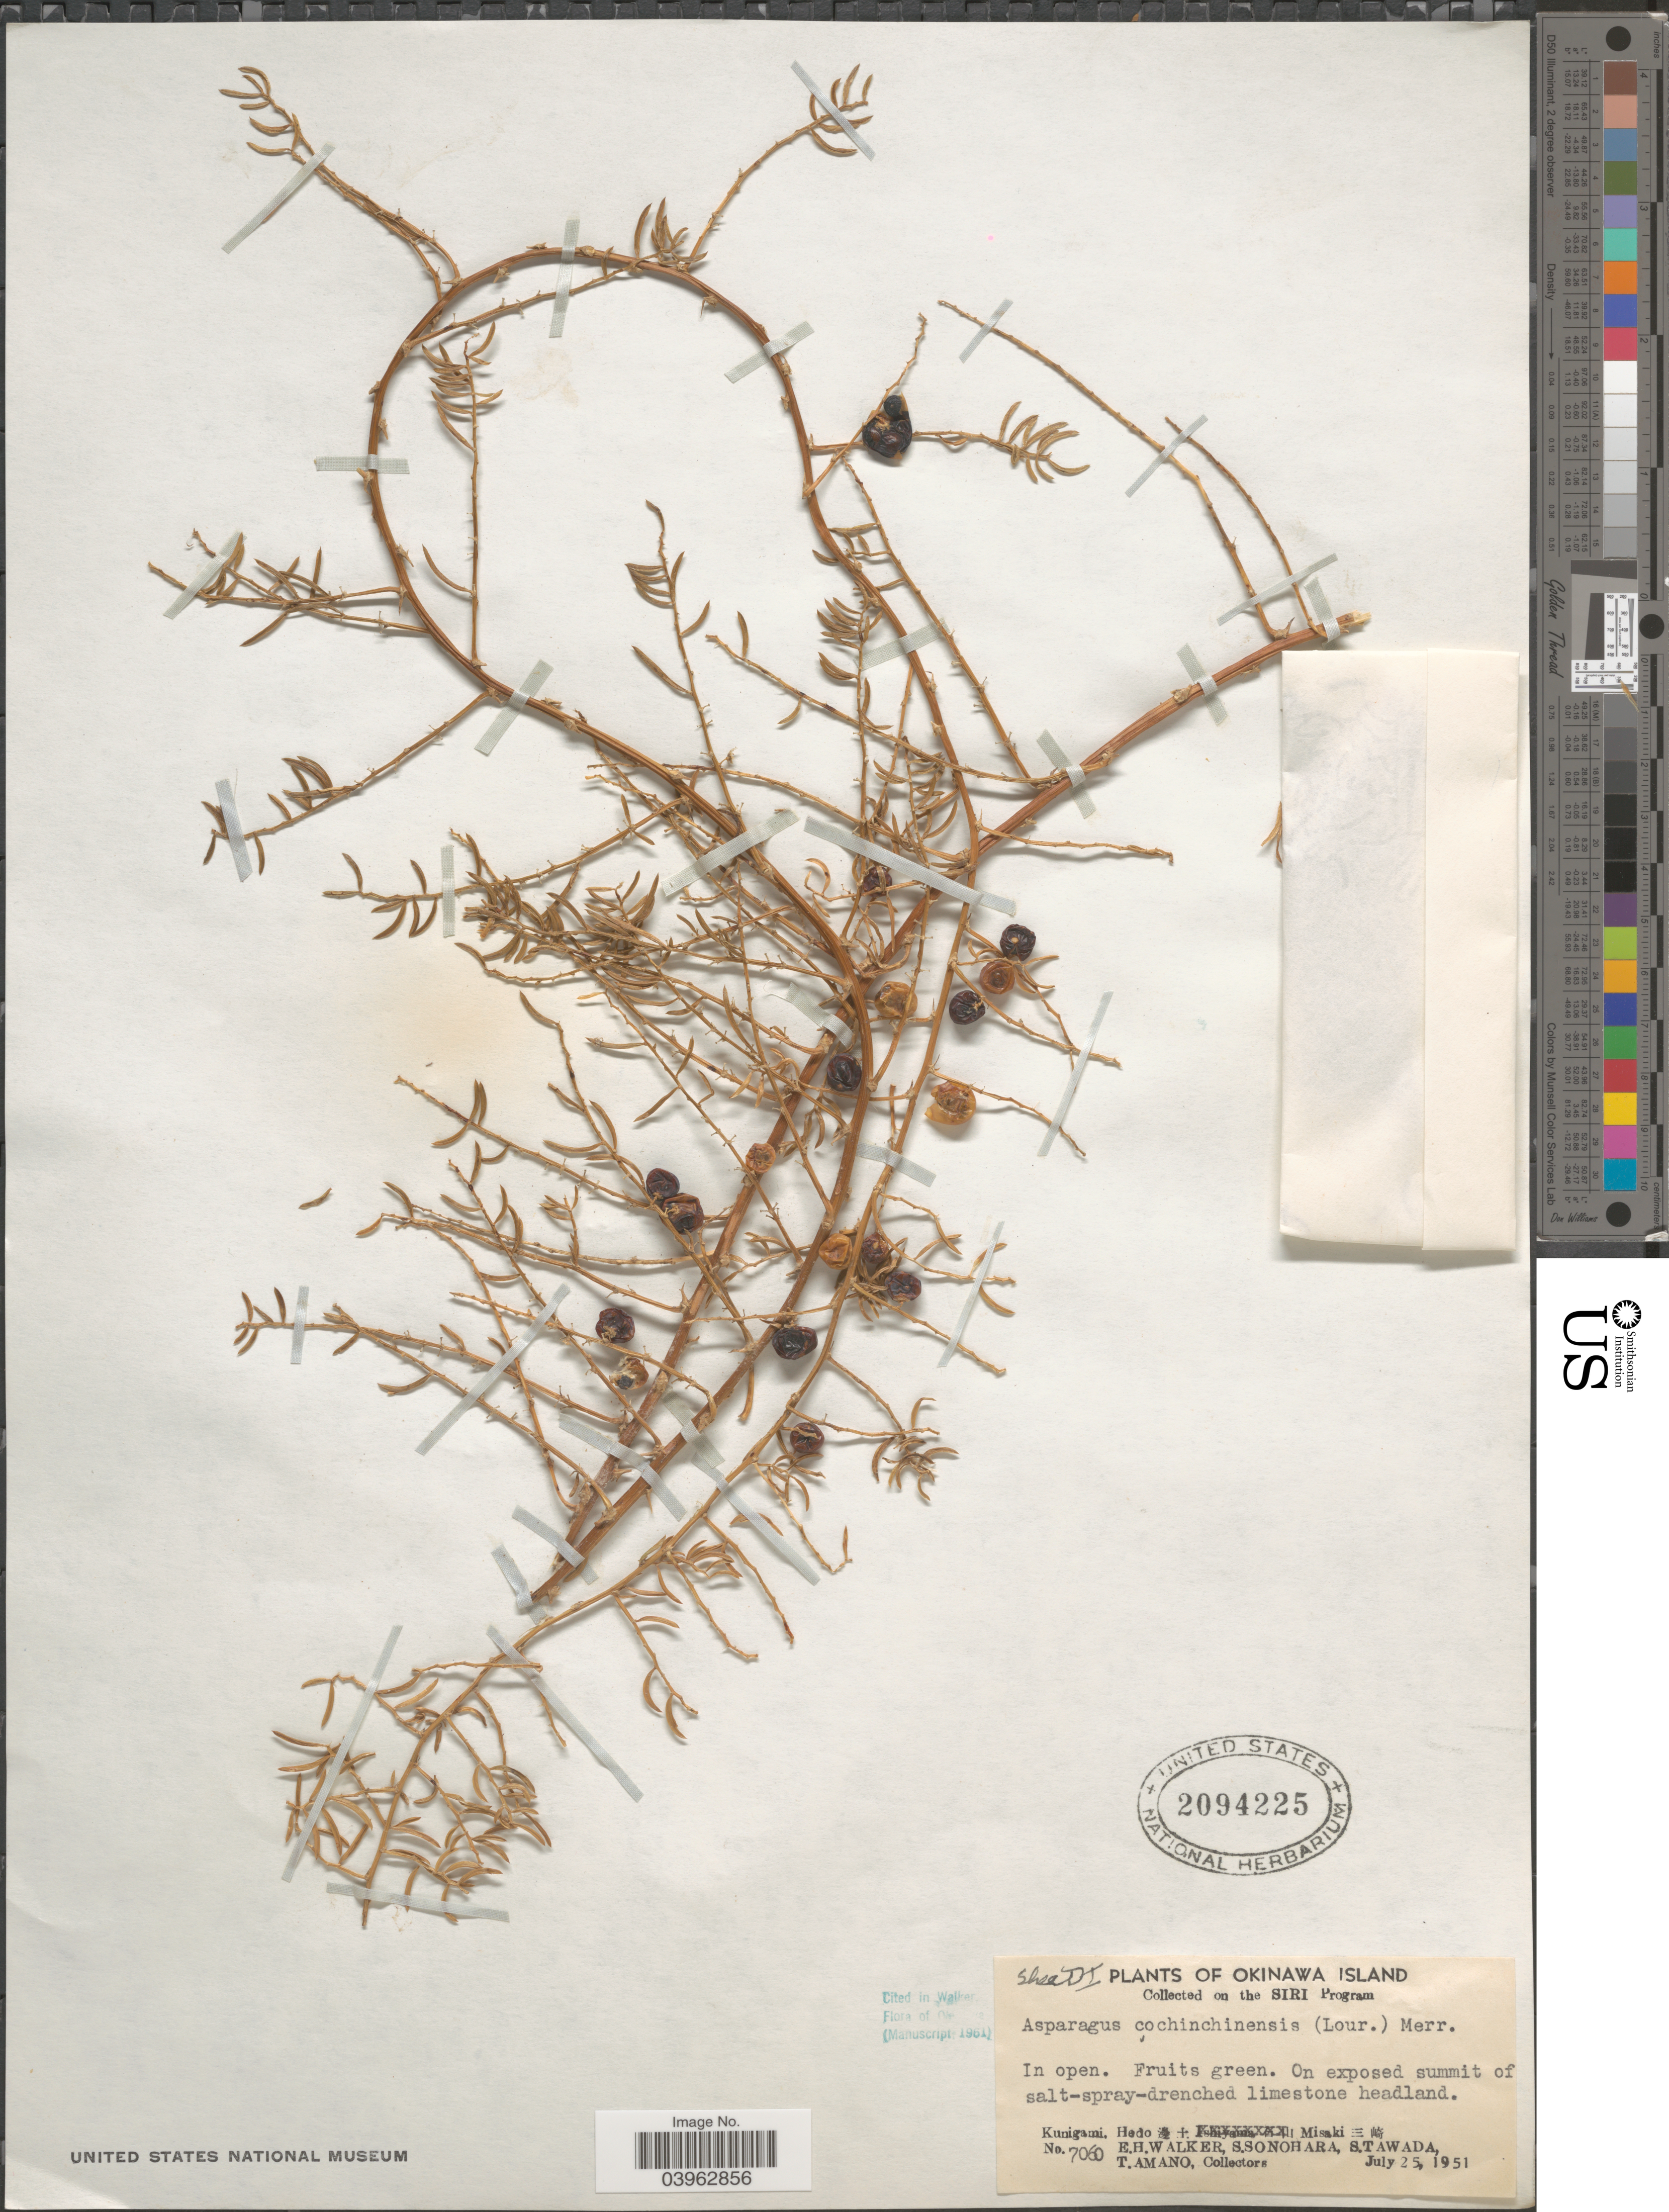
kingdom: Plantae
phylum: Tracheophyta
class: Liliopsida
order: Asparagales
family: Asparagaceae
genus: Asparagus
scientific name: Asparagus cochinchinensis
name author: (Lour.) Merr.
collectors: E. H. Walker, S. Sonohara, S. Tawada & T. Amano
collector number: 7060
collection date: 1951-07-25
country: Japan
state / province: Okinawa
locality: Okinawa Island. On exposed summit of salt-spray-drenched limestone headland. Kunigami, Hedo X. Misaki.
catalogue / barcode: US 2094225